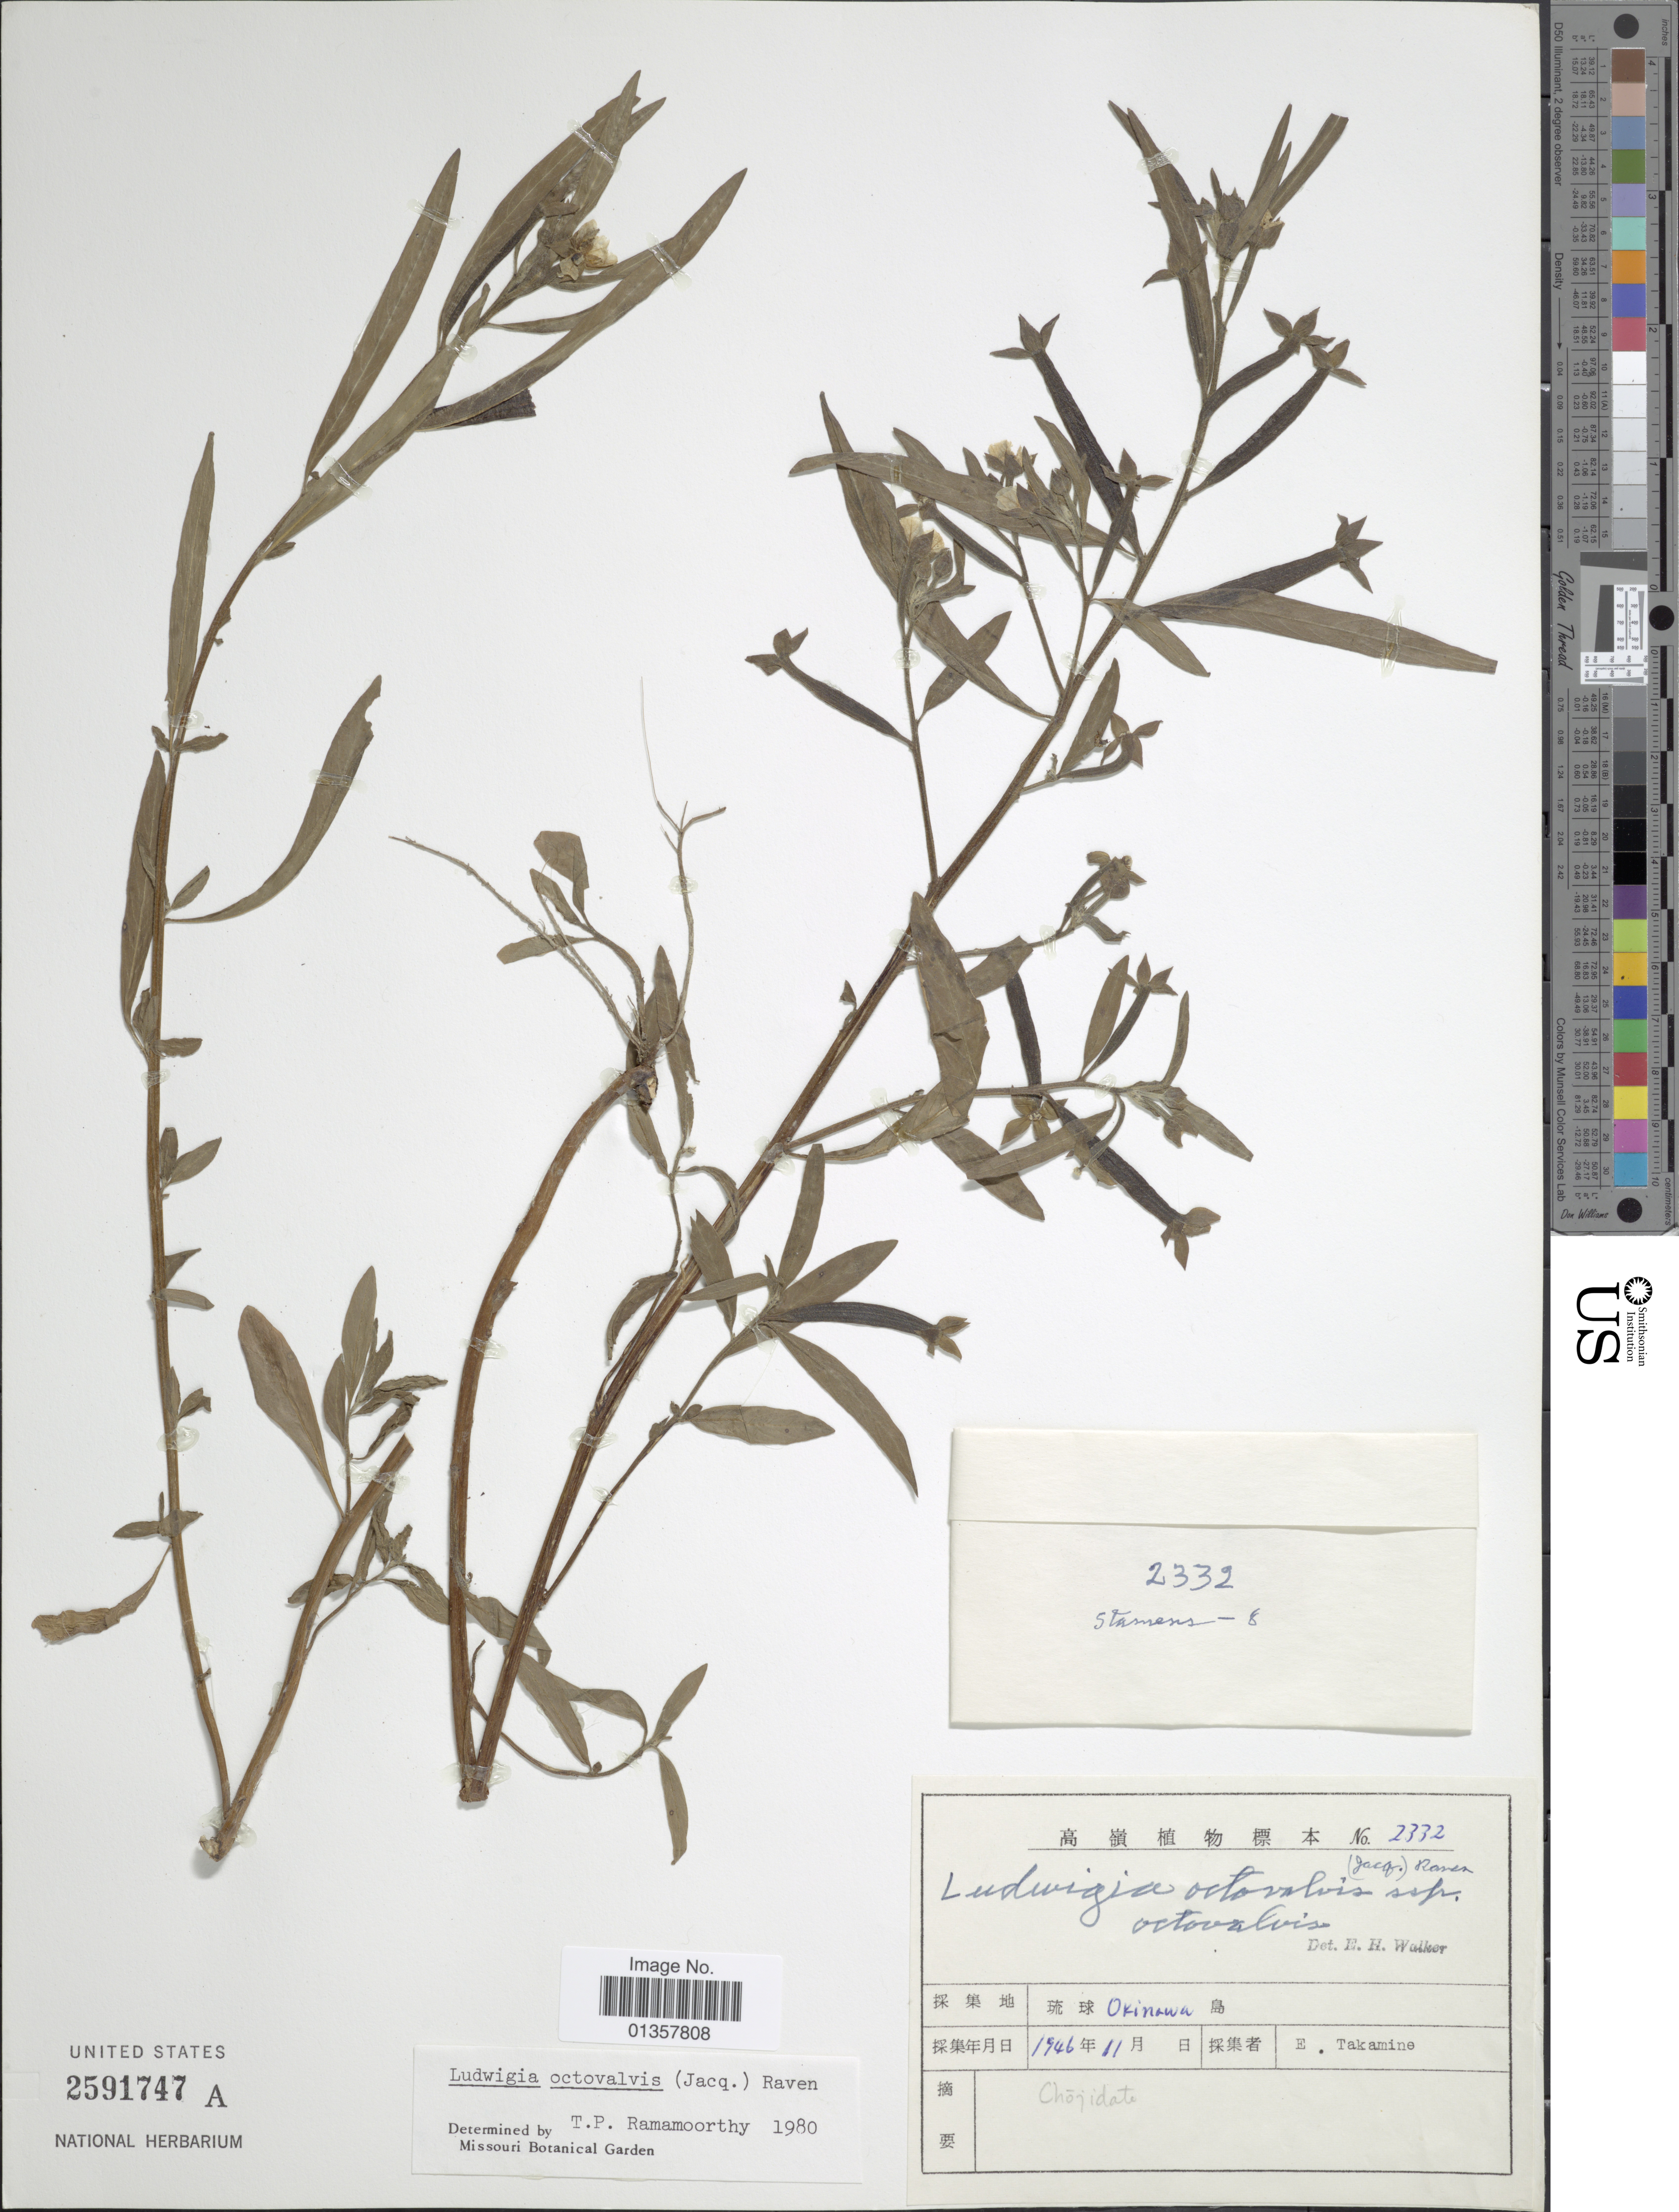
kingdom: Plantae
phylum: Tracheophyta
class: Magnoliopsida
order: Myrtales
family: Onagraceae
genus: Ludwigia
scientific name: Ludwigia octovalvis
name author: (Jacq.) P.H. Raven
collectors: E. Takamine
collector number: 2332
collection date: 1946-11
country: Japan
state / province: Okinawa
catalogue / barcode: US 2591747A